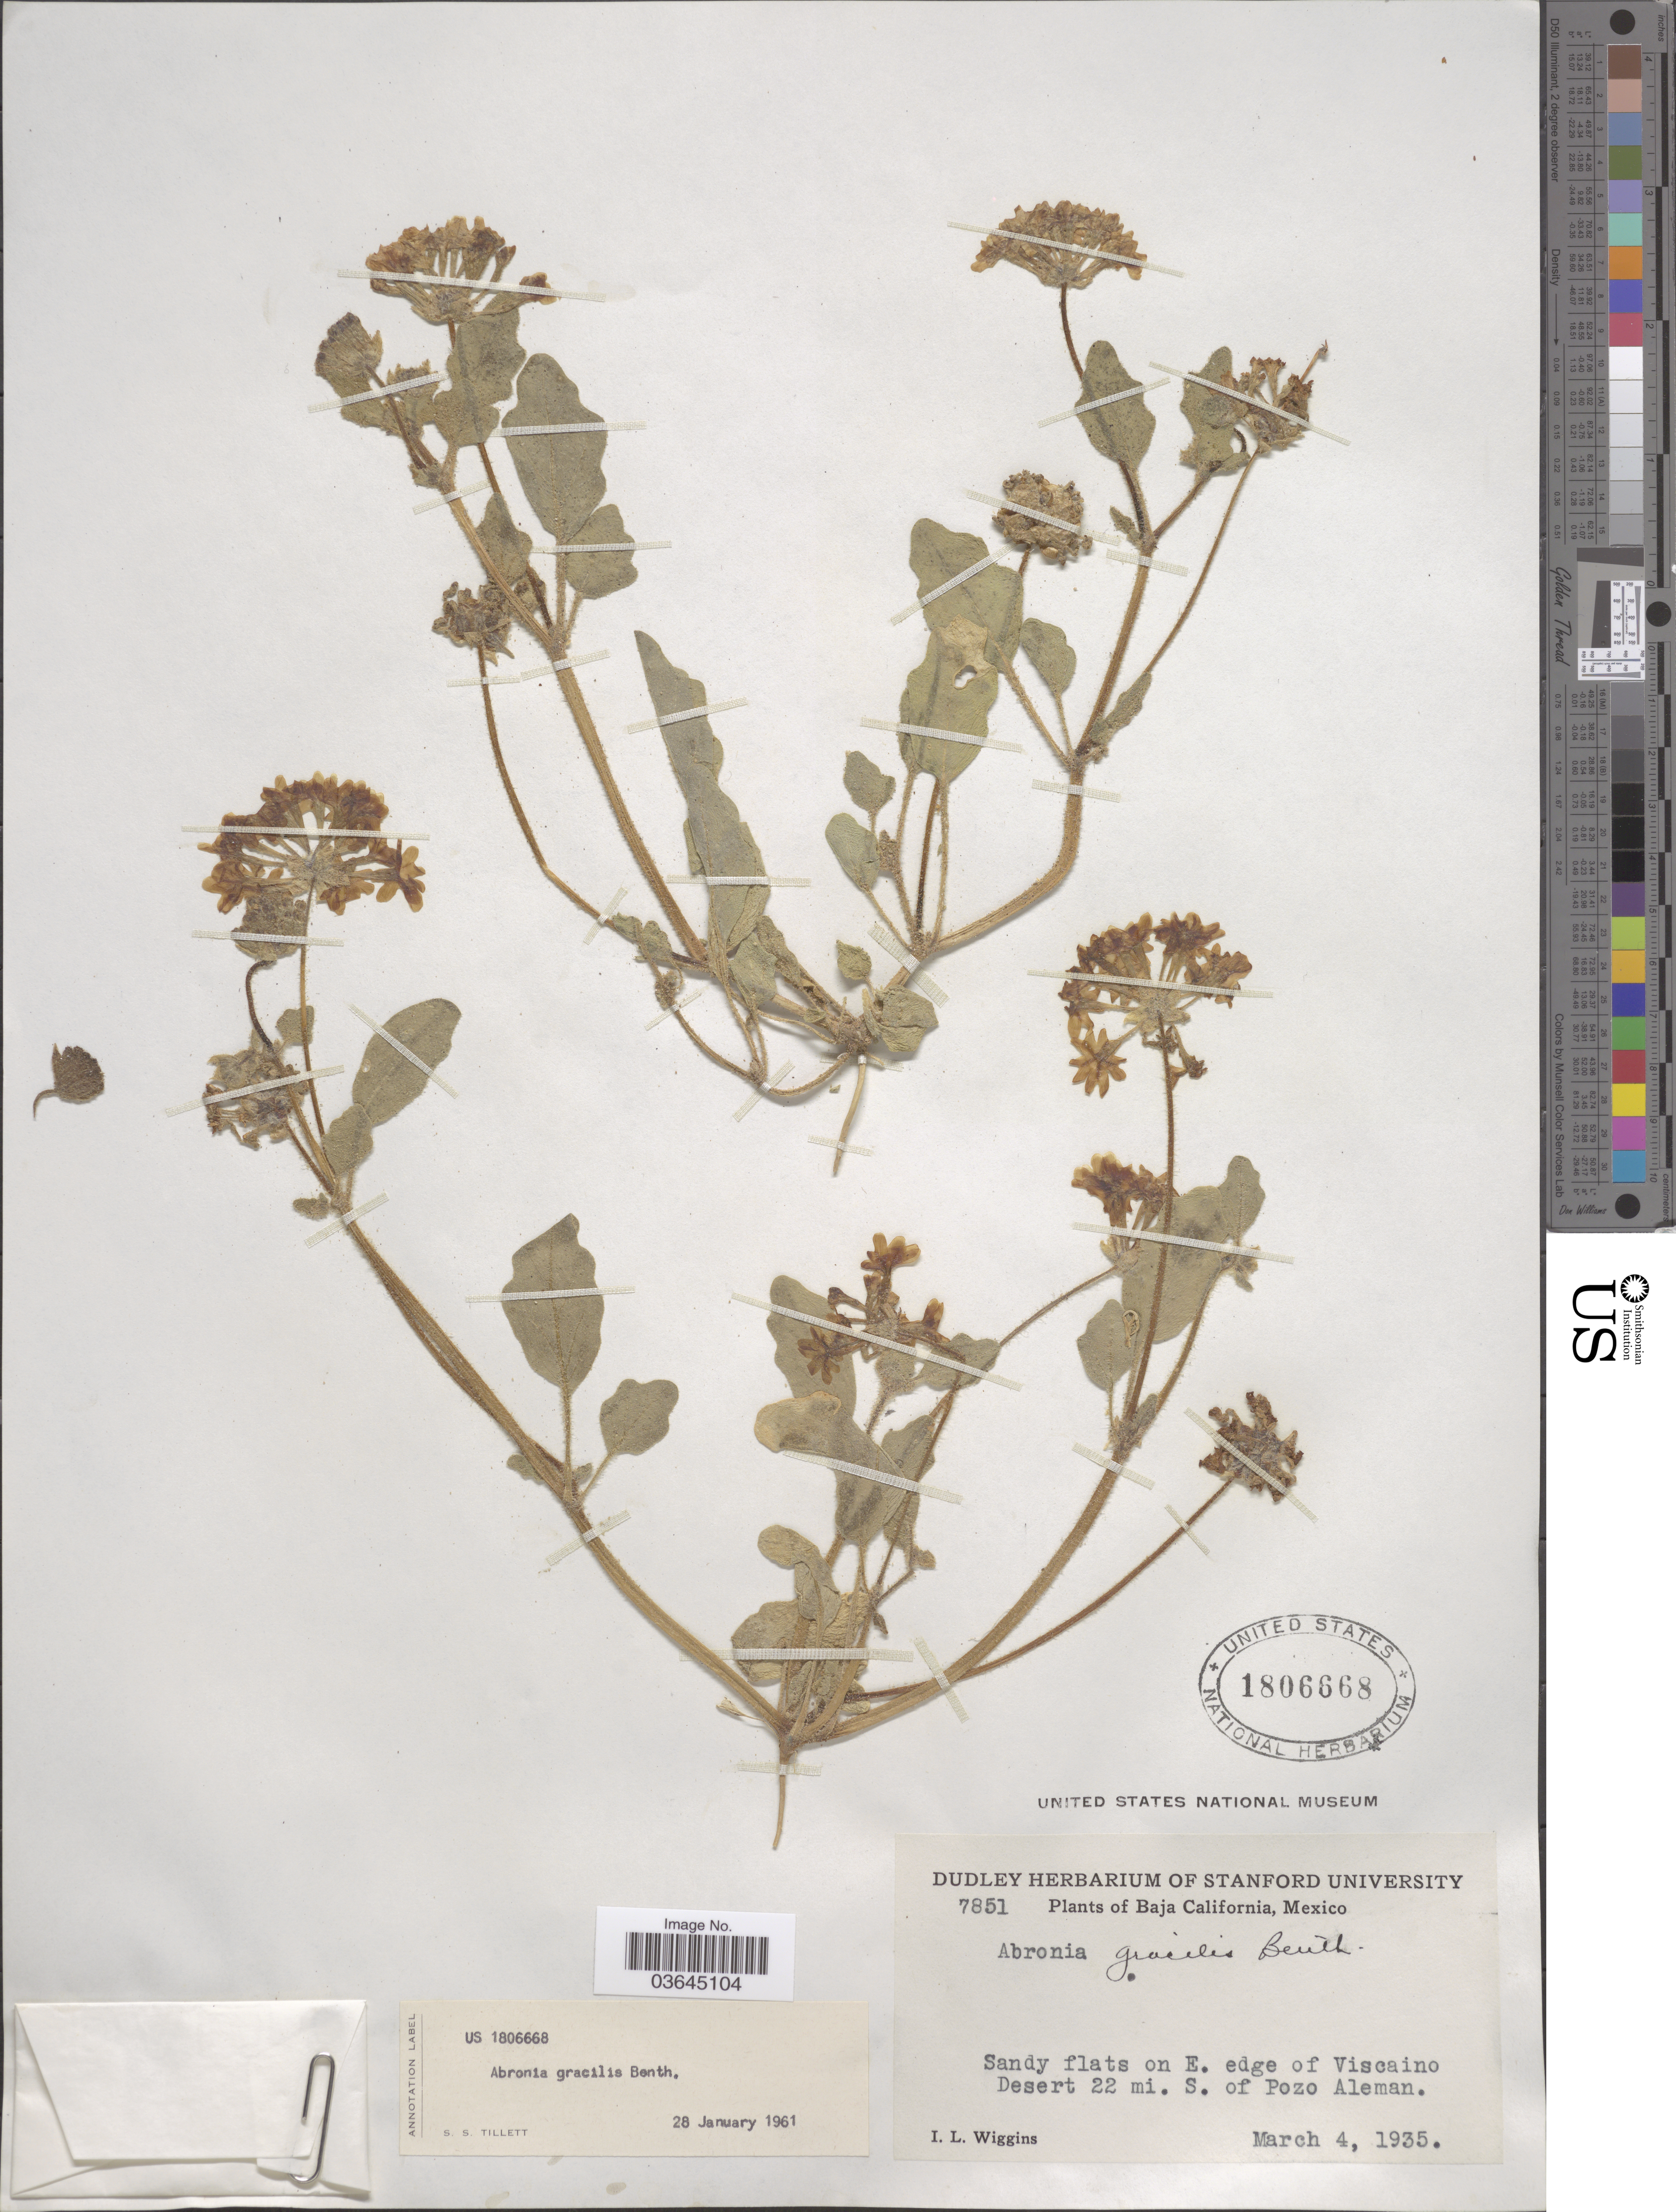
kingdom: Plantae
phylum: Tracheophyta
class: Magnoliopsida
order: Caryophyllales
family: Nyctaginaceae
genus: Abronia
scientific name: Abronia gracilis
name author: Benth.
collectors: I. L. Wiggins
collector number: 7851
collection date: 1935-03-04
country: Mexico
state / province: Baja California Sur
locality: Sandy flats on E. edge of Viscaino Desert 22 mi. S. of Pozo Aleman.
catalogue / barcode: US 1806668